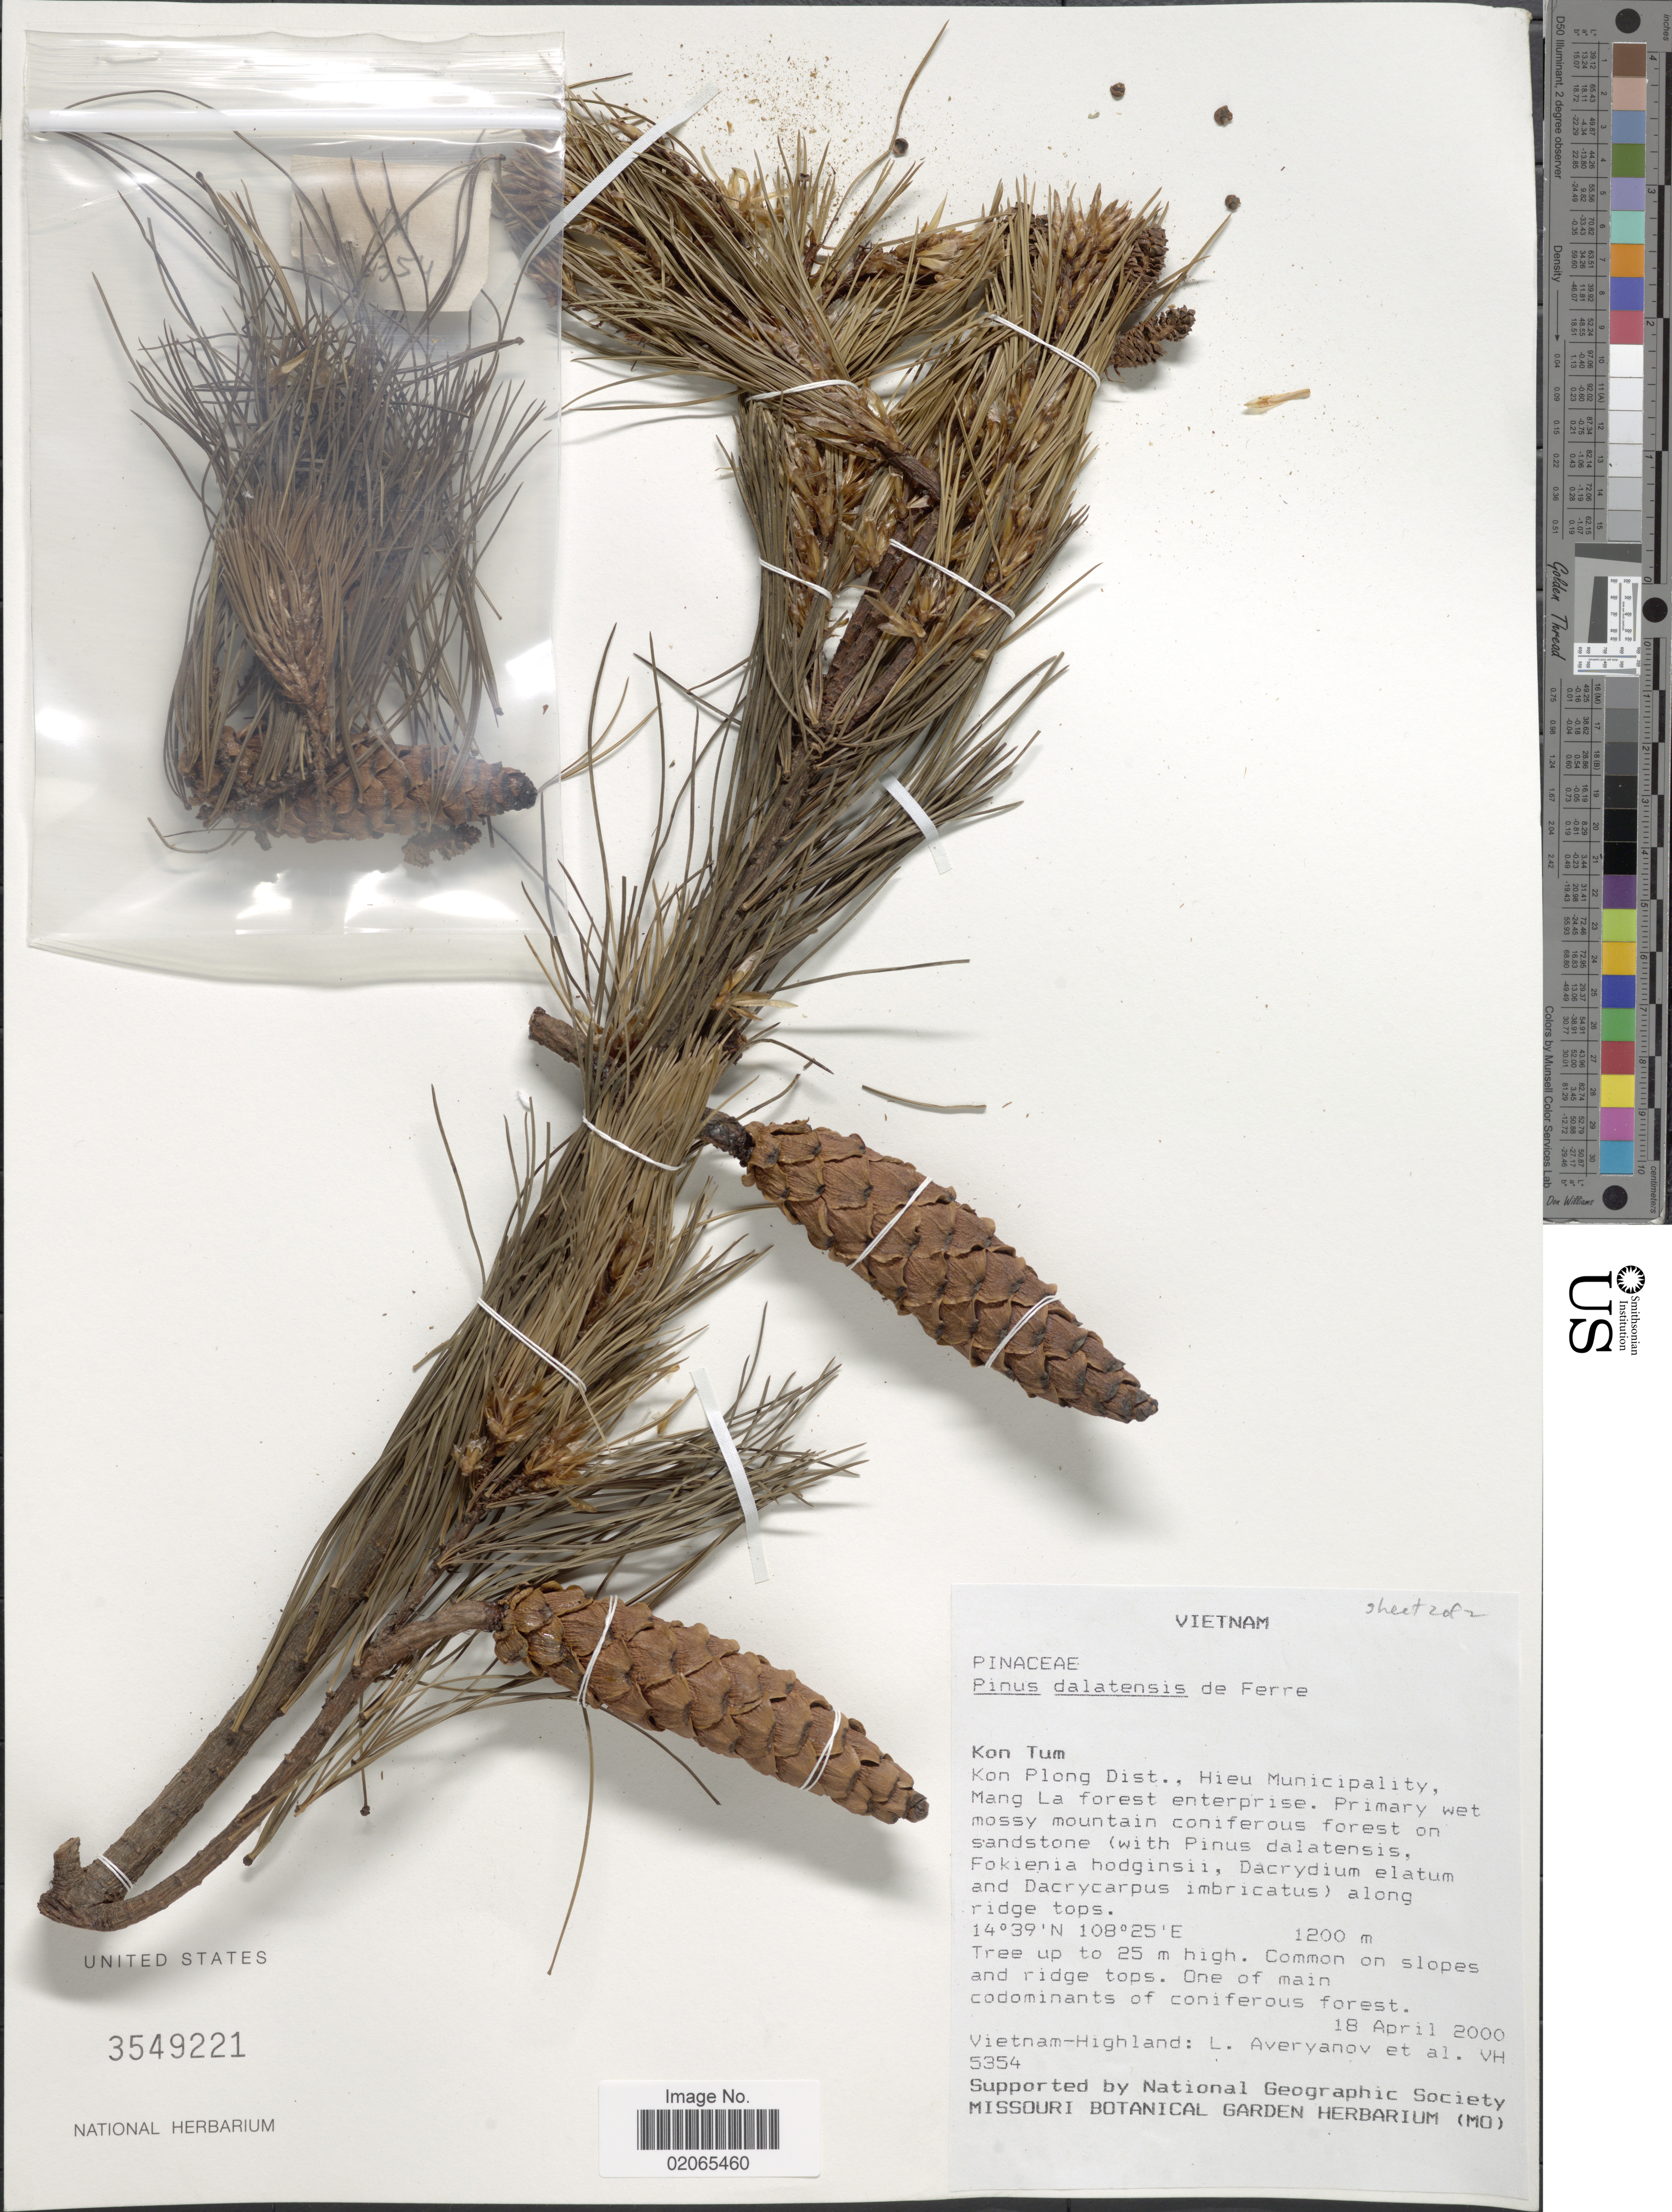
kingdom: Plantae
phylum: Tracheophyta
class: Pinopsida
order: Pinales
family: Pinaceae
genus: Pinus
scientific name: Pinus dalatensis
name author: Ferré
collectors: L. Averyanov & et al.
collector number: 5354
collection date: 2000-04-18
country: Vietnam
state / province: Kon Tum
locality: Kong Plong Dist., Hieu Municiplaity Mang La forest enterprise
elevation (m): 1200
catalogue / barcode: US 3549221